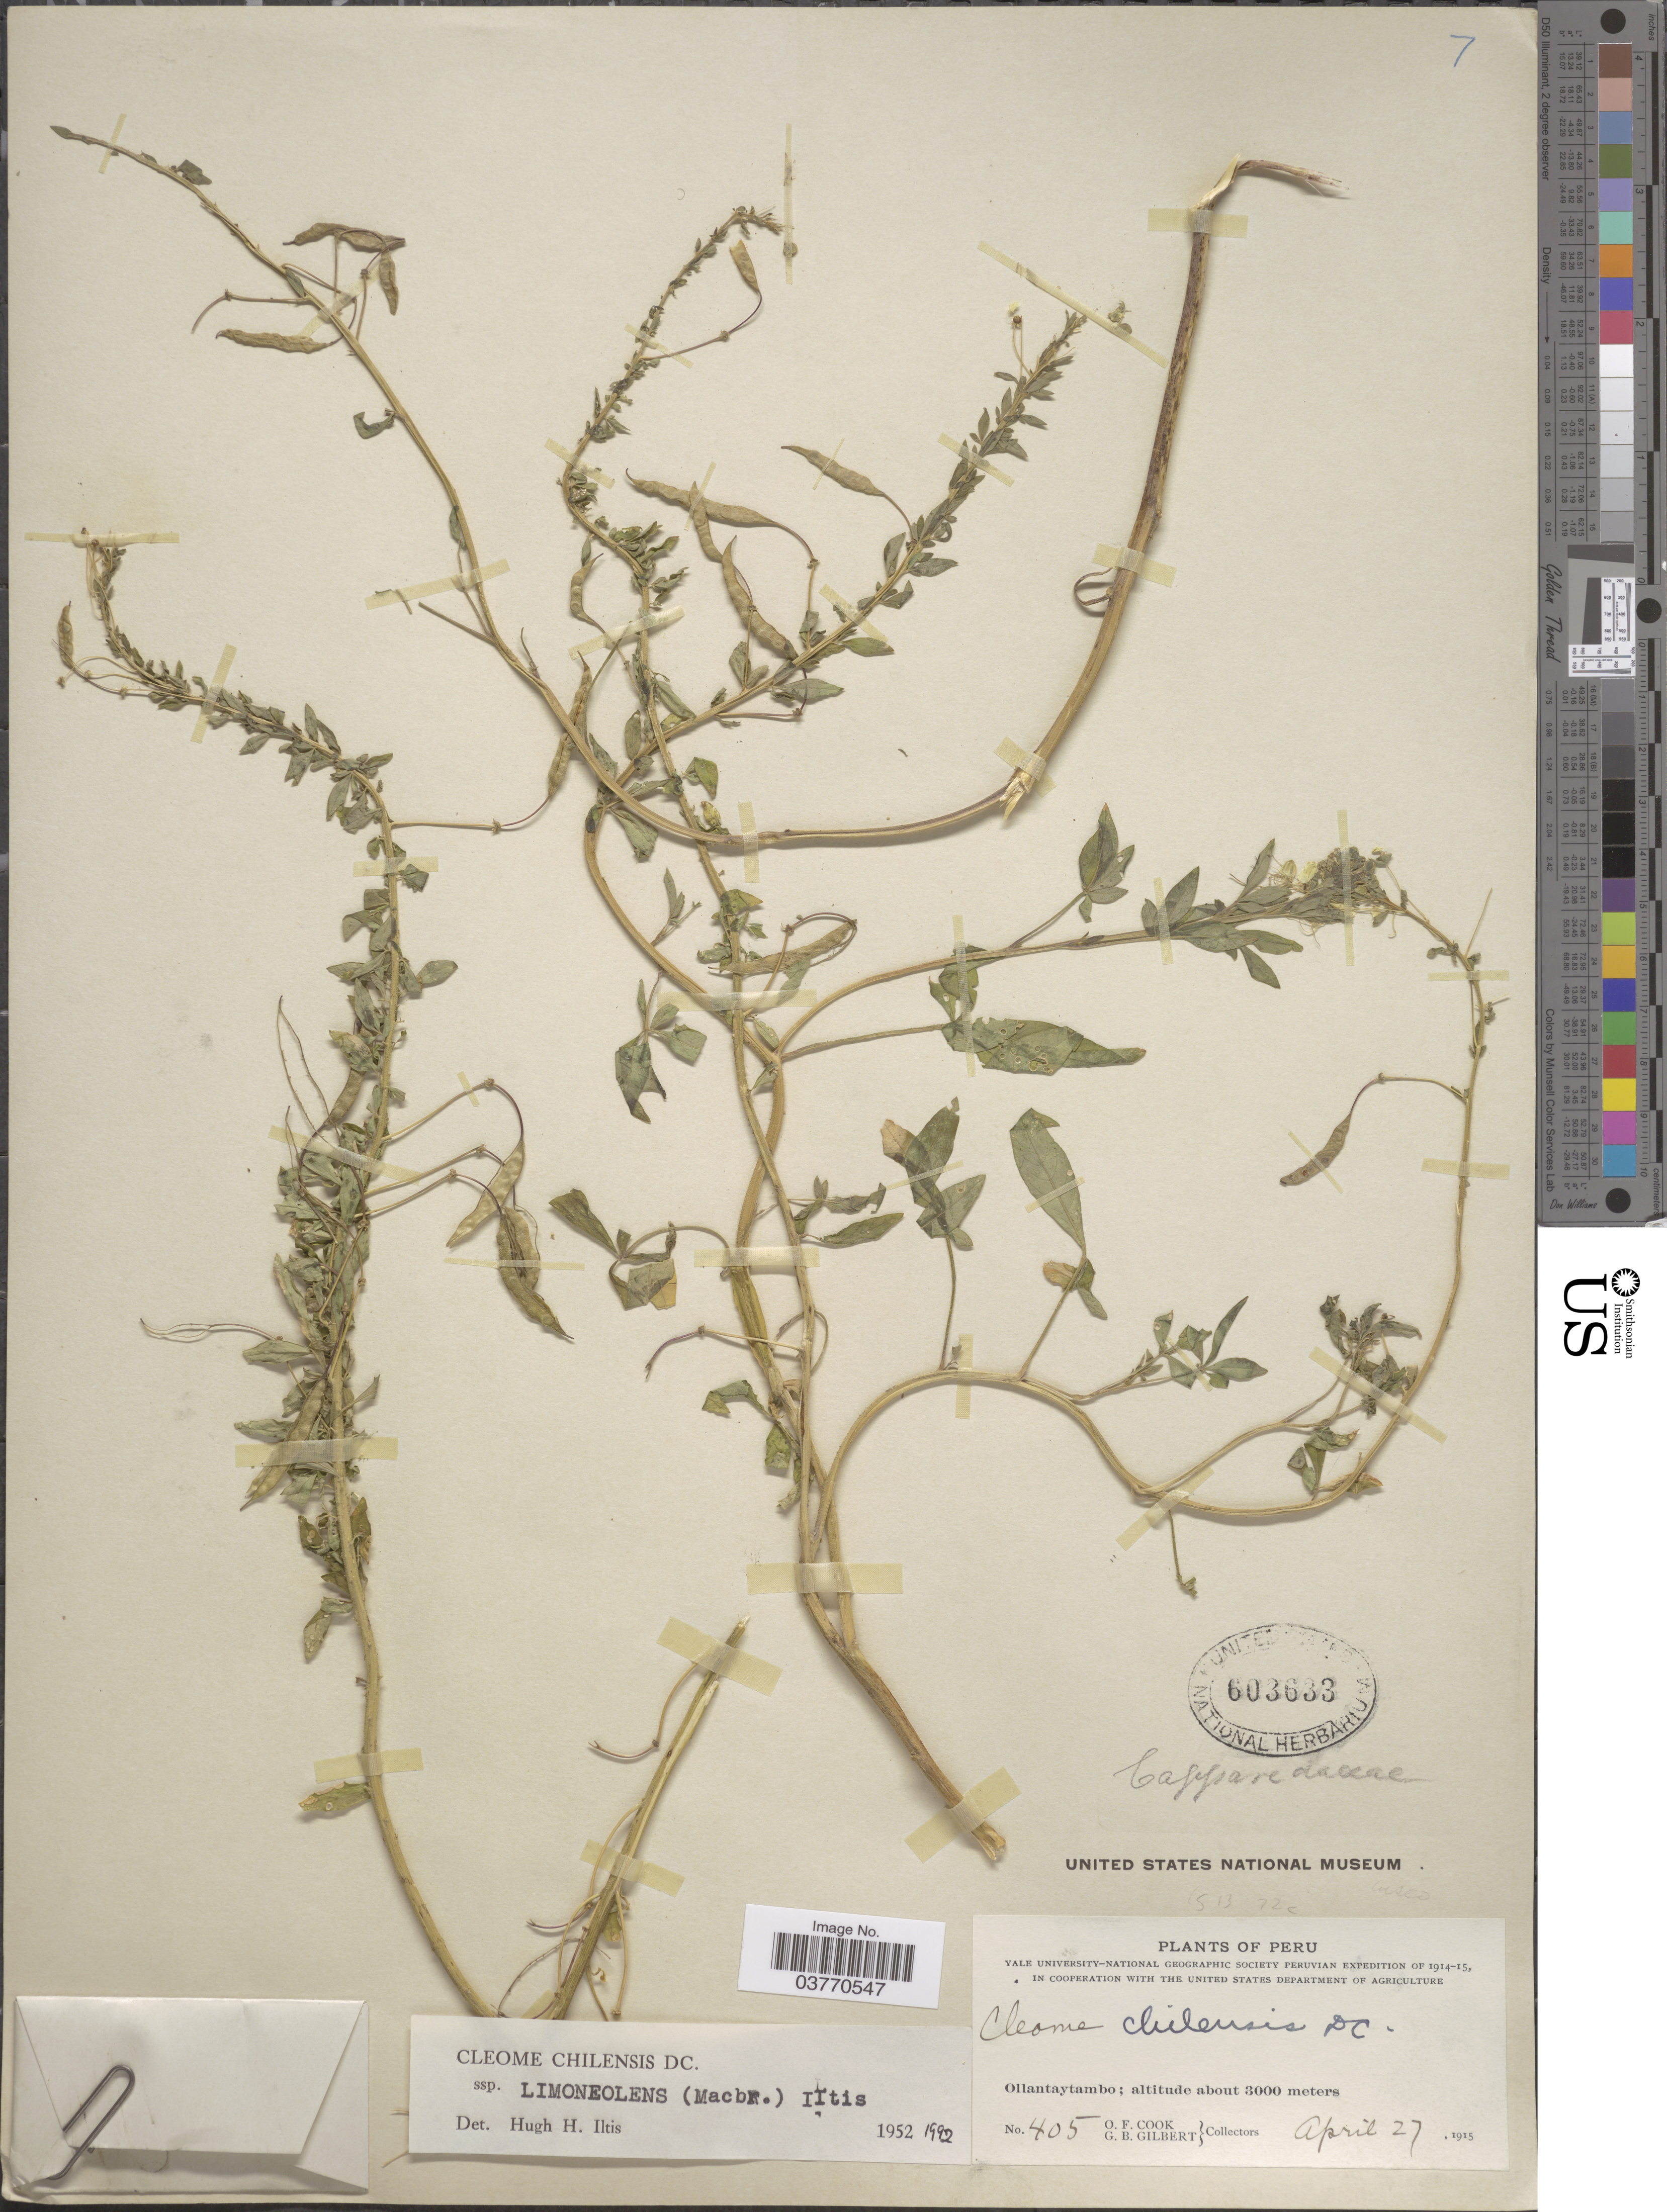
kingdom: Plantae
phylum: Tracheophyta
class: Magnoliopsida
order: Brassicales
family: Cleomaceae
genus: Andinocleome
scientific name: Andinocleome limoneolens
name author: (J.F. Macbr.) Iltis ex E.M. McGinty & Roalson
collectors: O. E.Cook & G. B. Gilbert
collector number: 405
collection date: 1915-04-27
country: Peru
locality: Ollantaytambo.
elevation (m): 3000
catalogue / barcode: US 603633